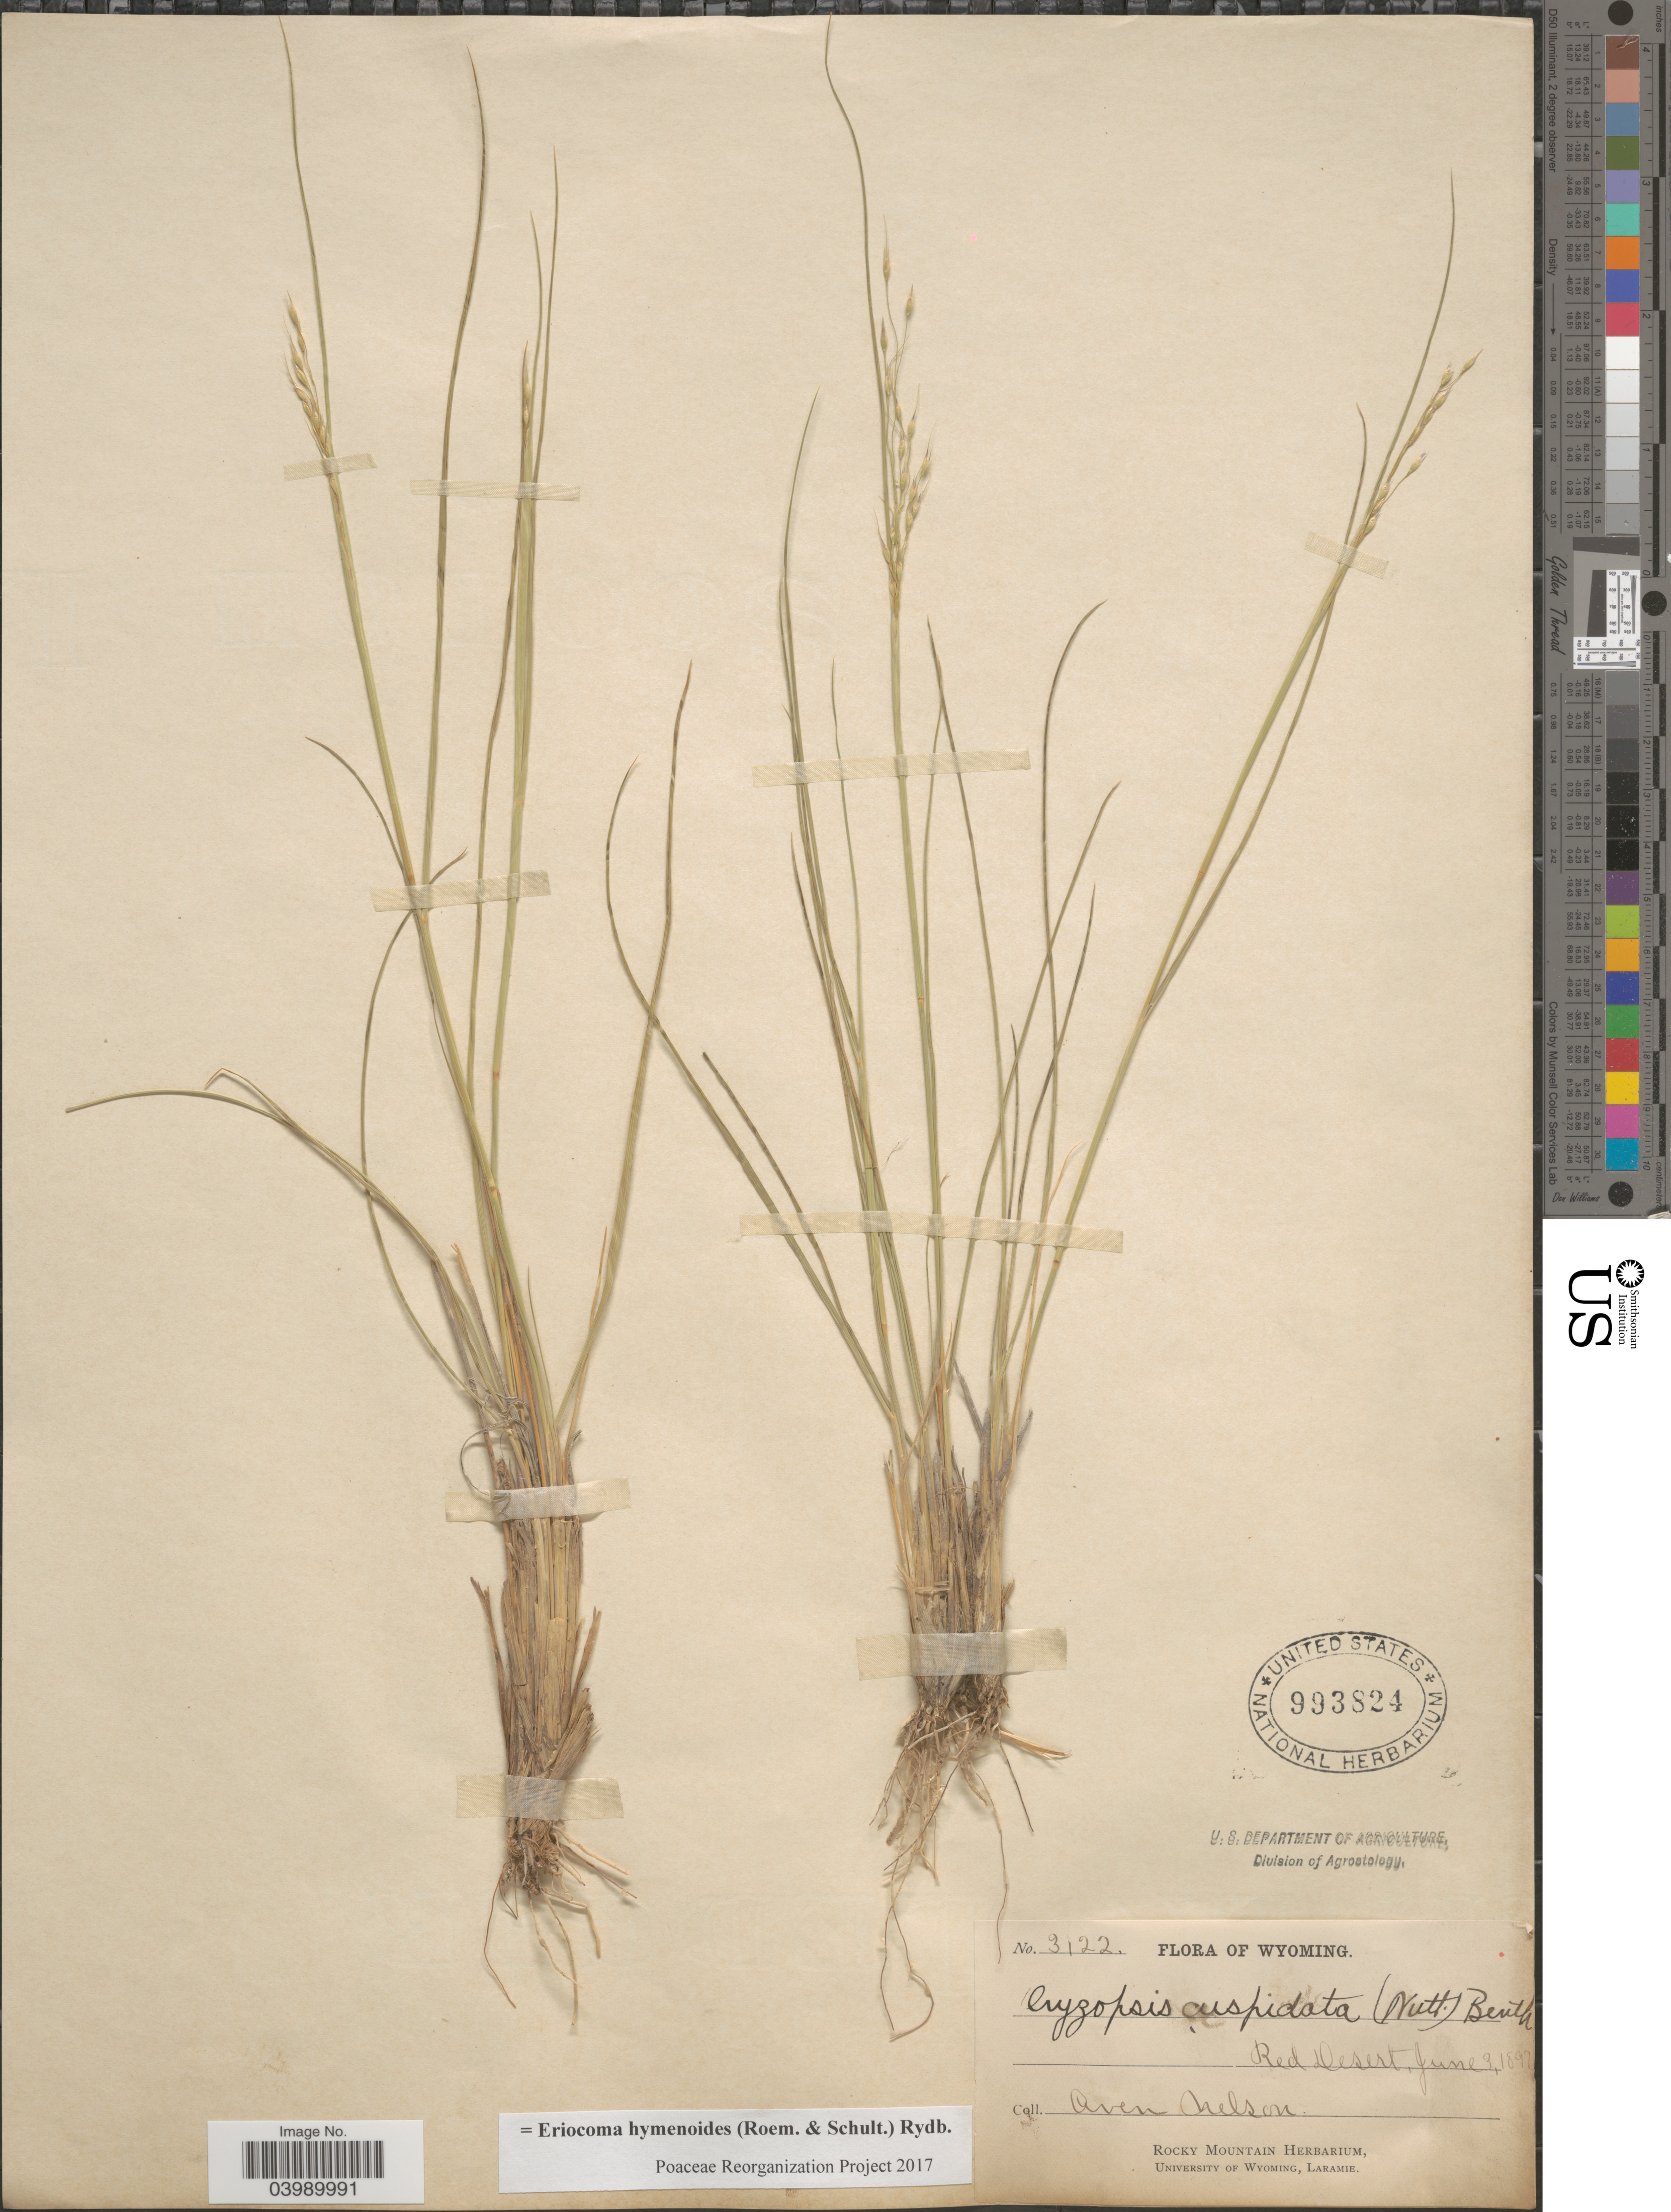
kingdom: Plantae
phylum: Tracheophyta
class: Liliopsida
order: Poales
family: Poaceae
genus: Eriocoma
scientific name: Eriocoma hymenoides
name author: (Roem. & Schult.) Rydb.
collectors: A. Nelson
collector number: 3122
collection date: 1897-06-03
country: United States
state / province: Wyoming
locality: Red Desert.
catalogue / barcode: US 993824